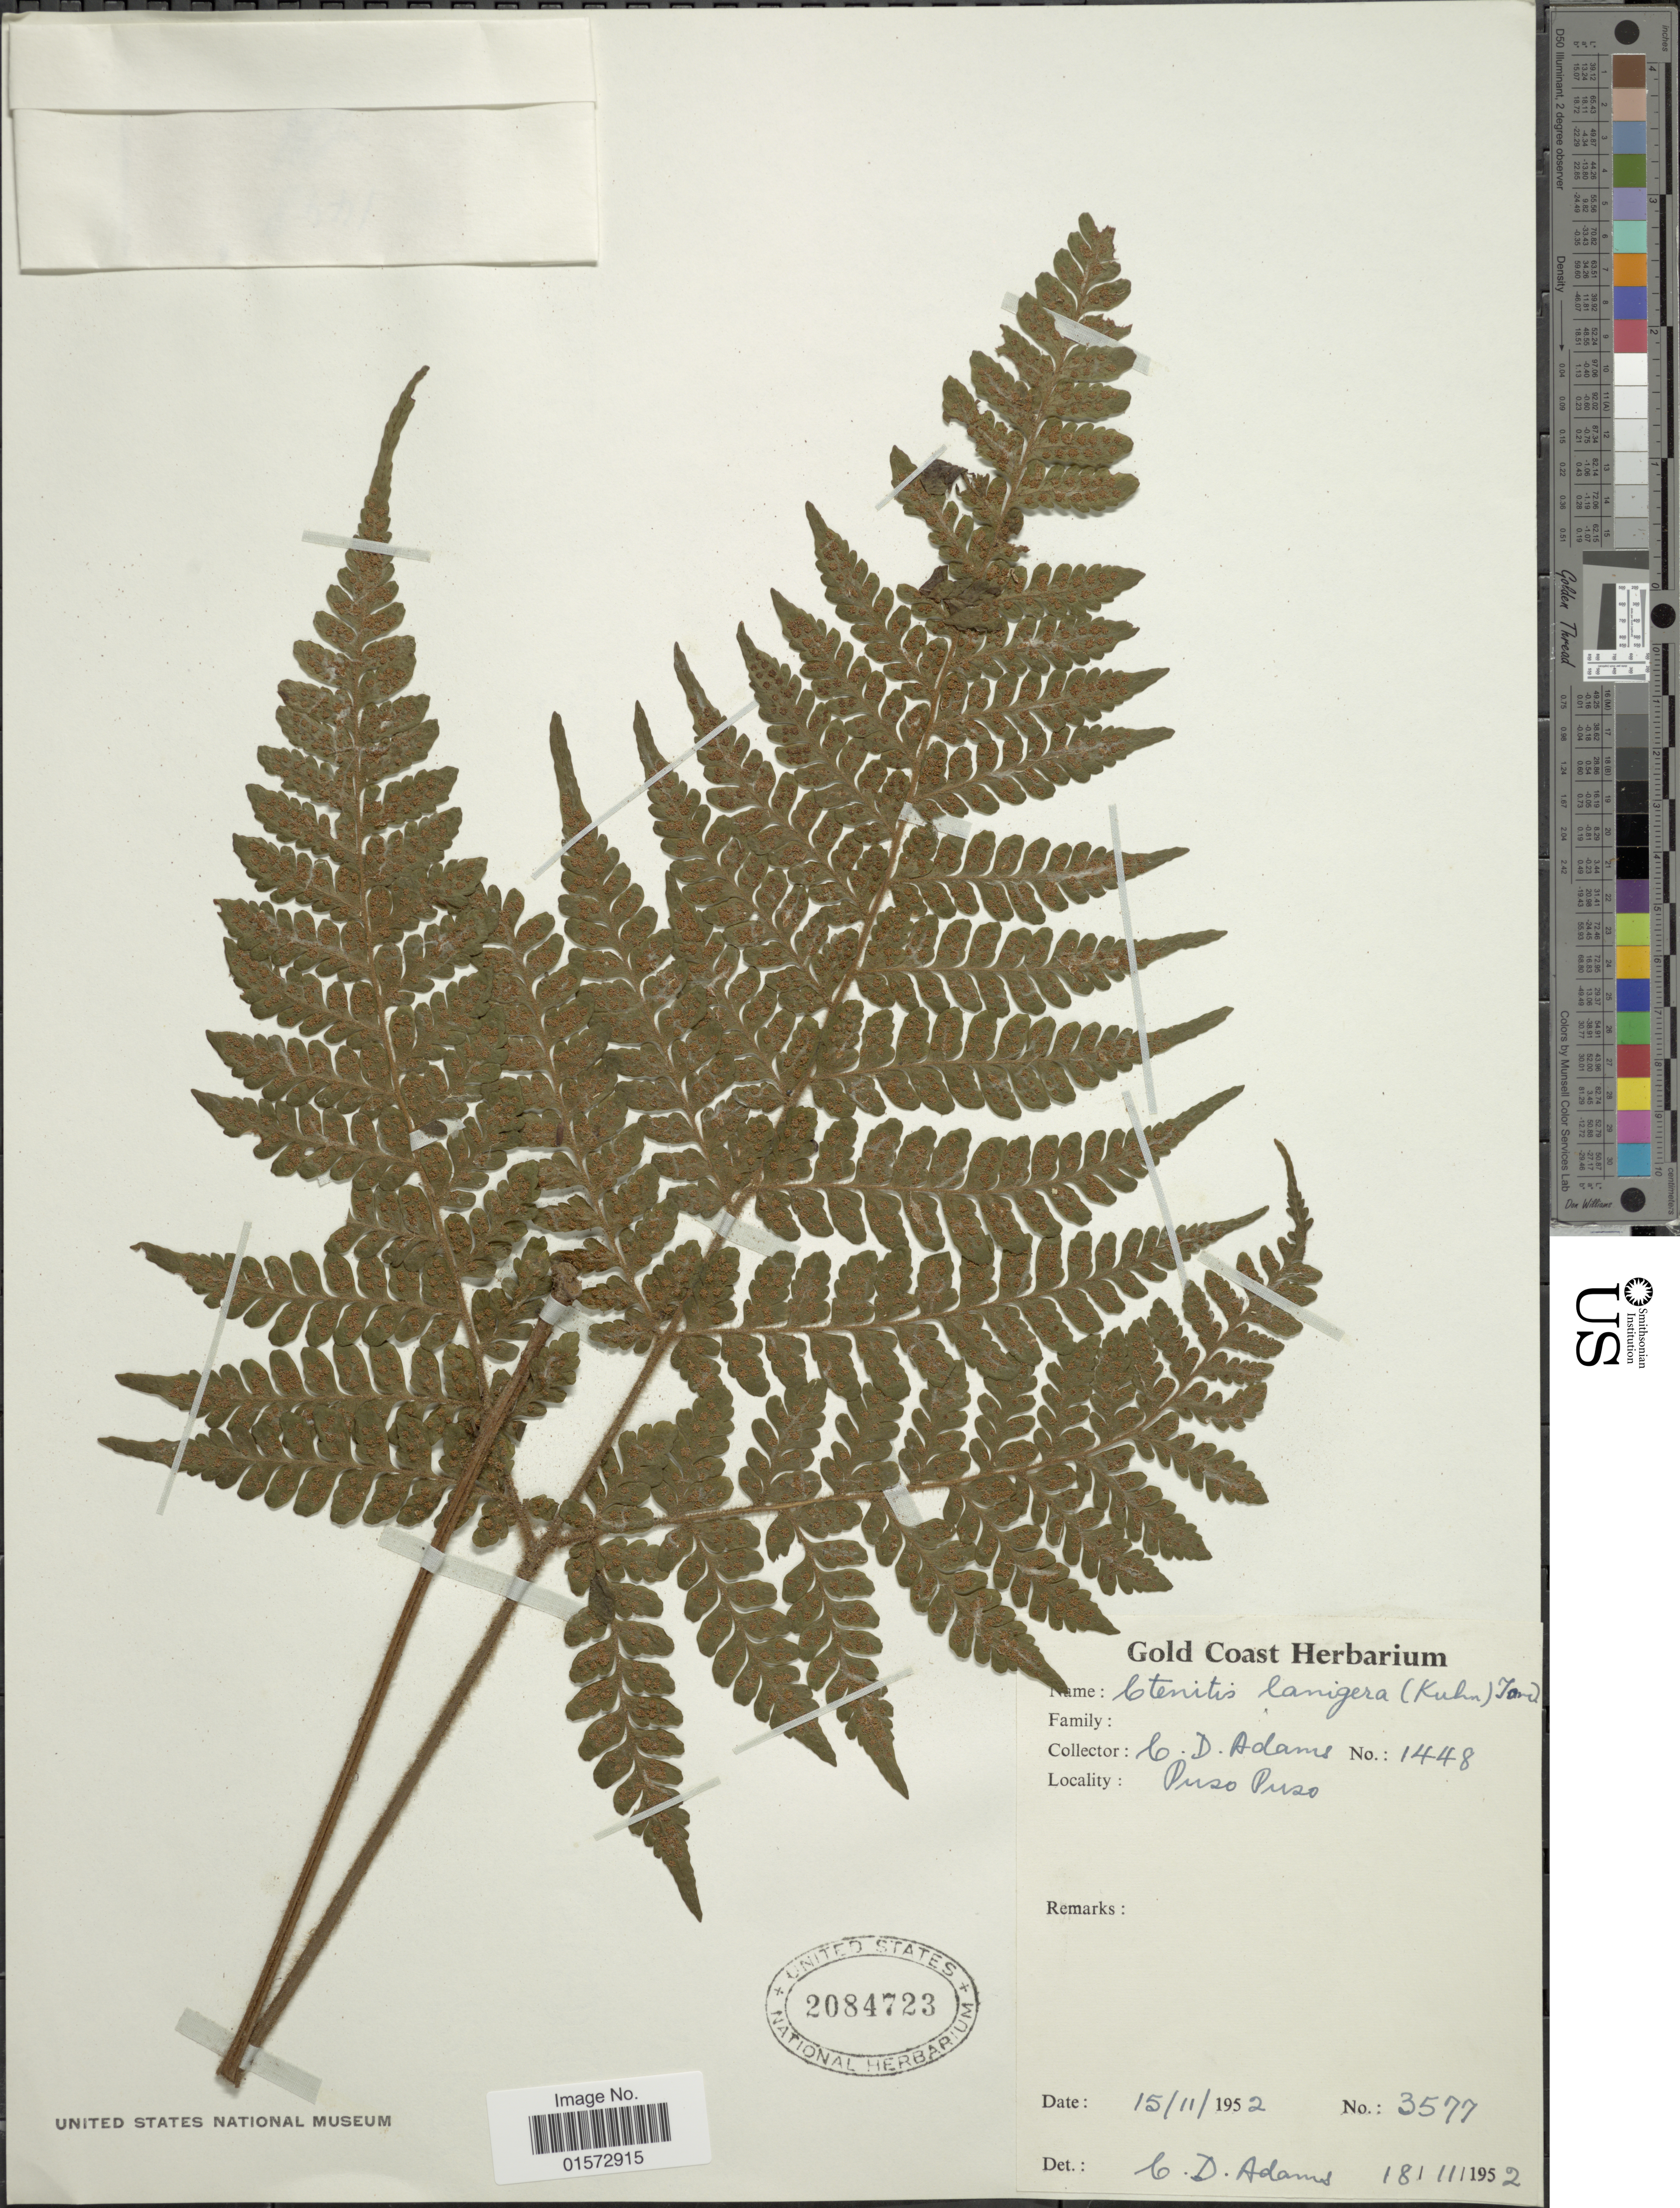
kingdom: Plantae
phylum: Tracheophyta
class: Polypodiopsida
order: Polypodiales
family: Tectariaceae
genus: Triplophyllum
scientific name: Triplophyllum vogelii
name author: (Hook.)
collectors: C. D. Adams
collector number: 1448/3577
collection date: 1952-11-15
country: Ghana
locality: Puso Puso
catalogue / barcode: US 2084723